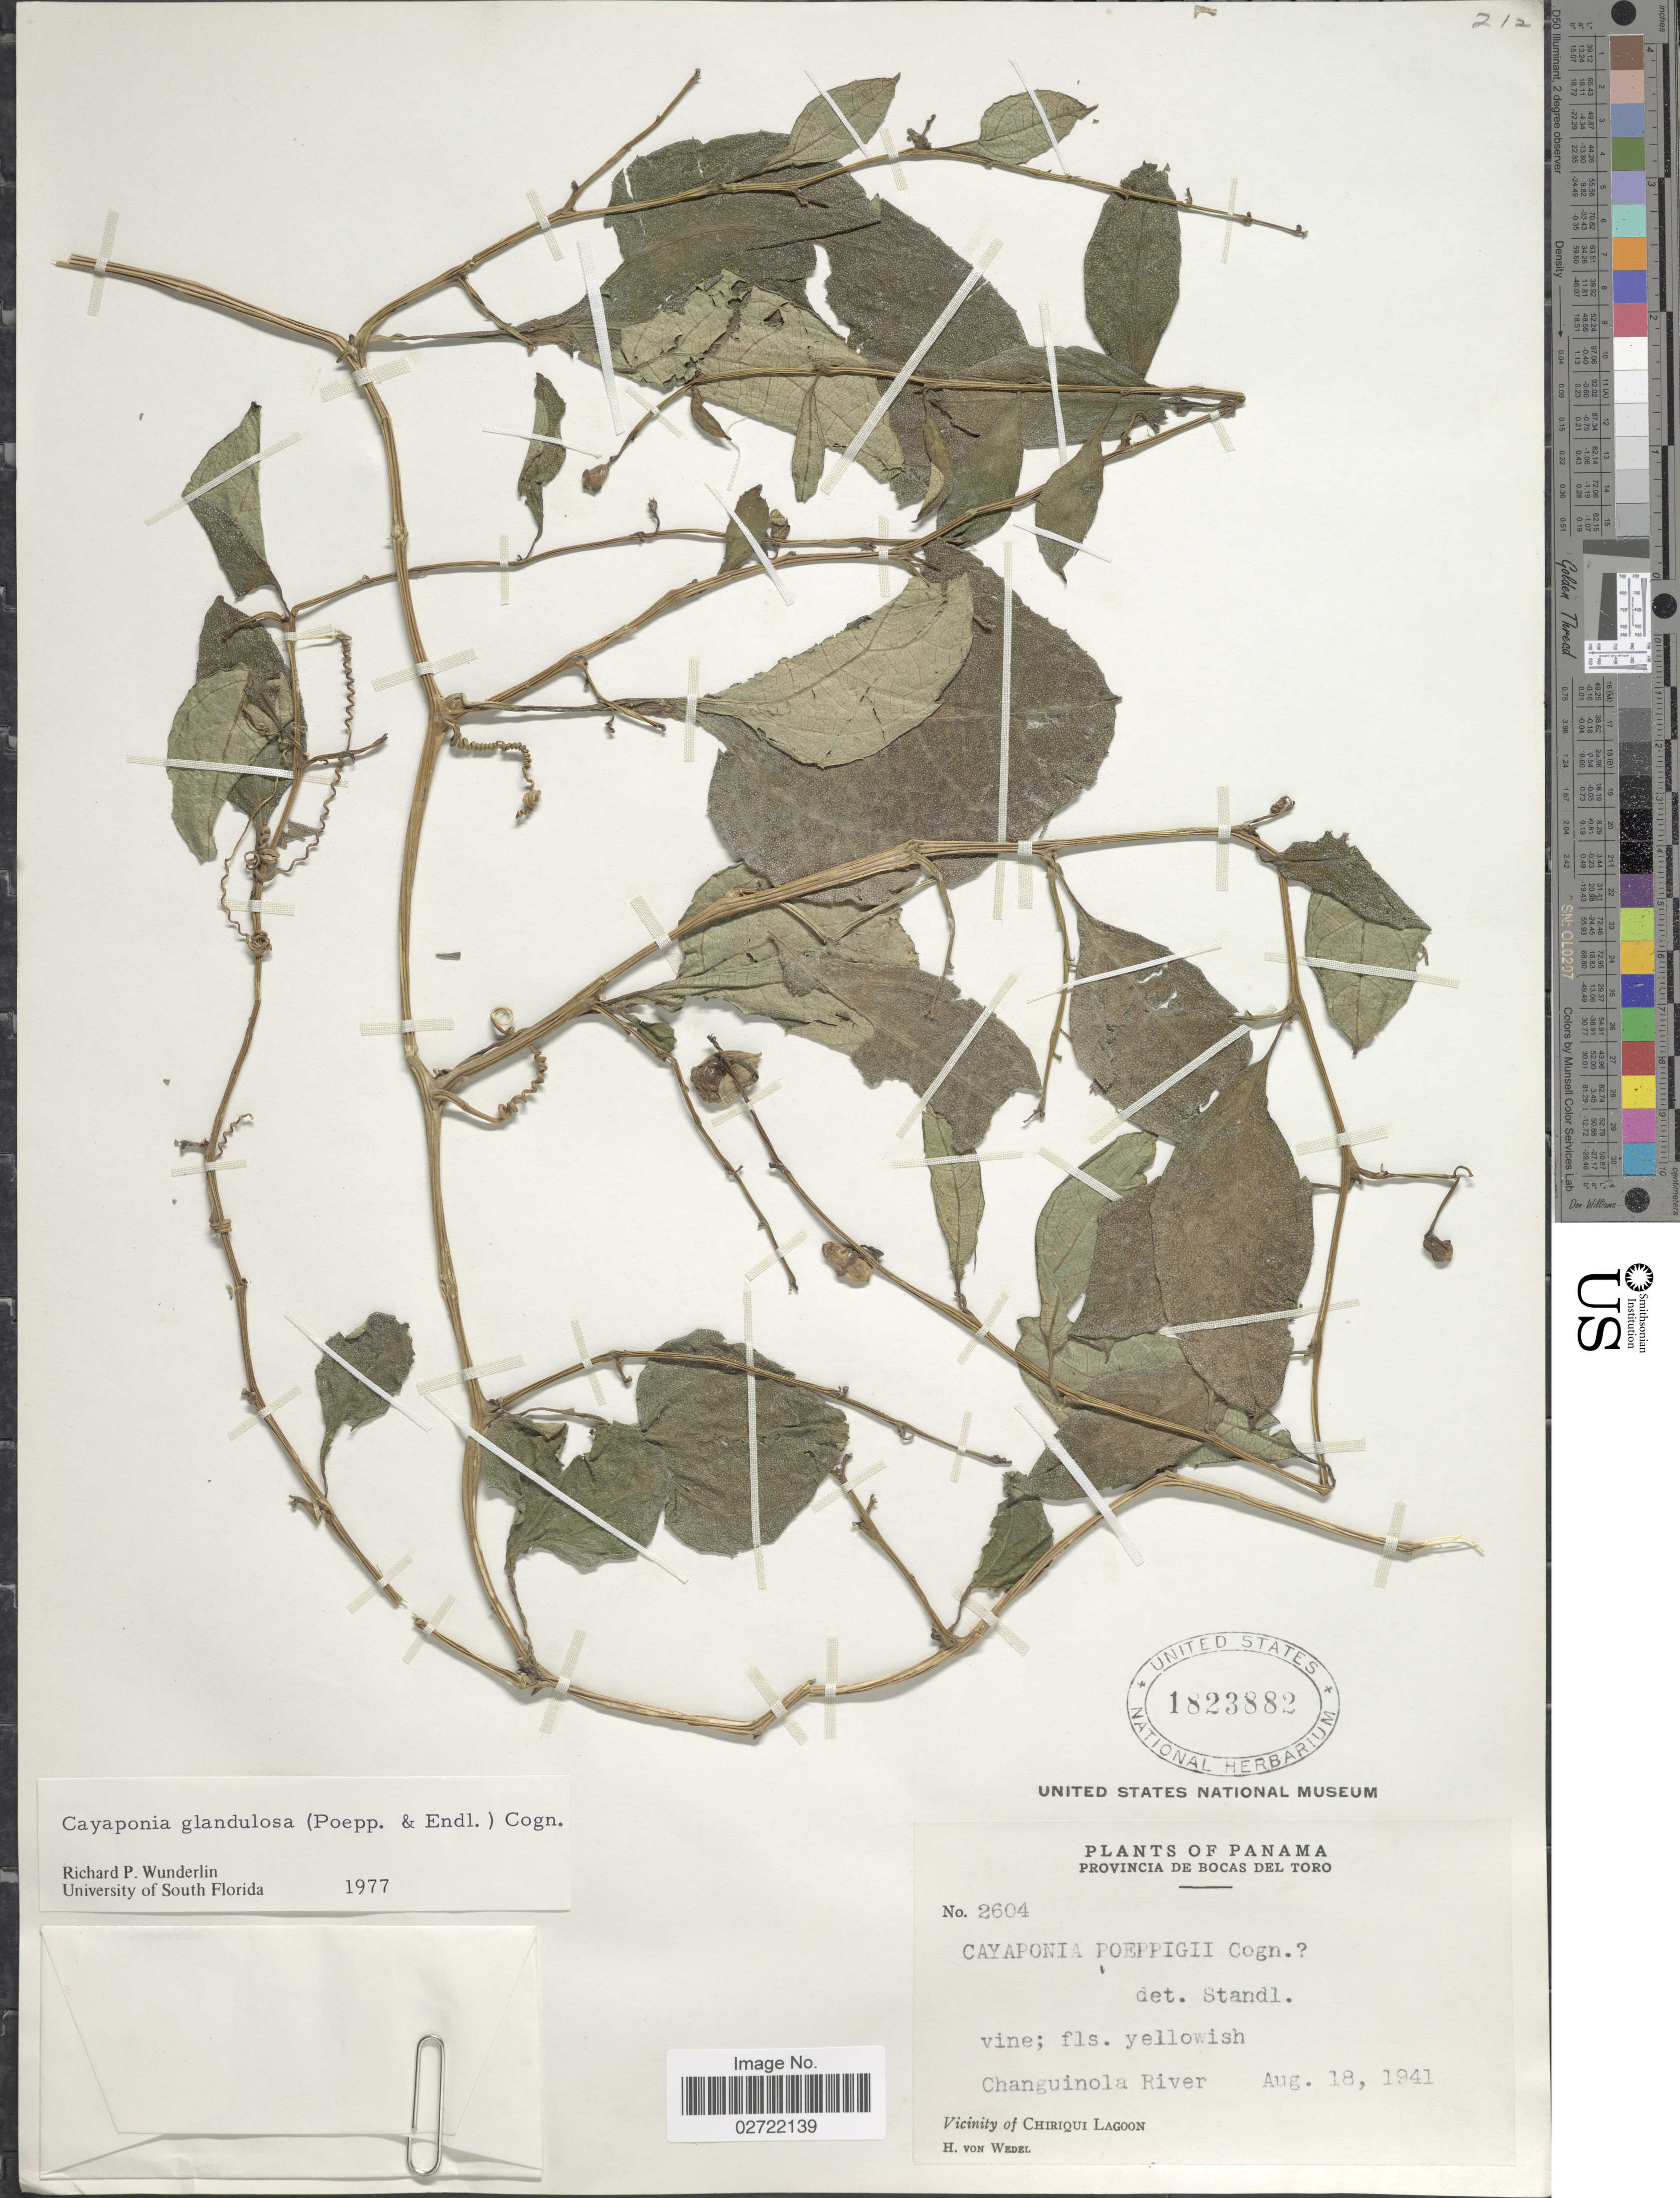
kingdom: Plantae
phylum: Tracheophyta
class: Magnoliopsida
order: Cucurbitales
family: Cucurbitaceae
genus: Cayaponia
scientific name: Cayaponia glandulosa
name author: (Poepp. & Endl.) Cogn.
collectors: H. von Wedel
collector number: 2604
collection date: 1941-08-18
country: Panama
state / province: Bocas del Toro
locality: Changuinola River. Vicinity of Chiriqui Lagoon.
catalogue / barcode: US 1823882